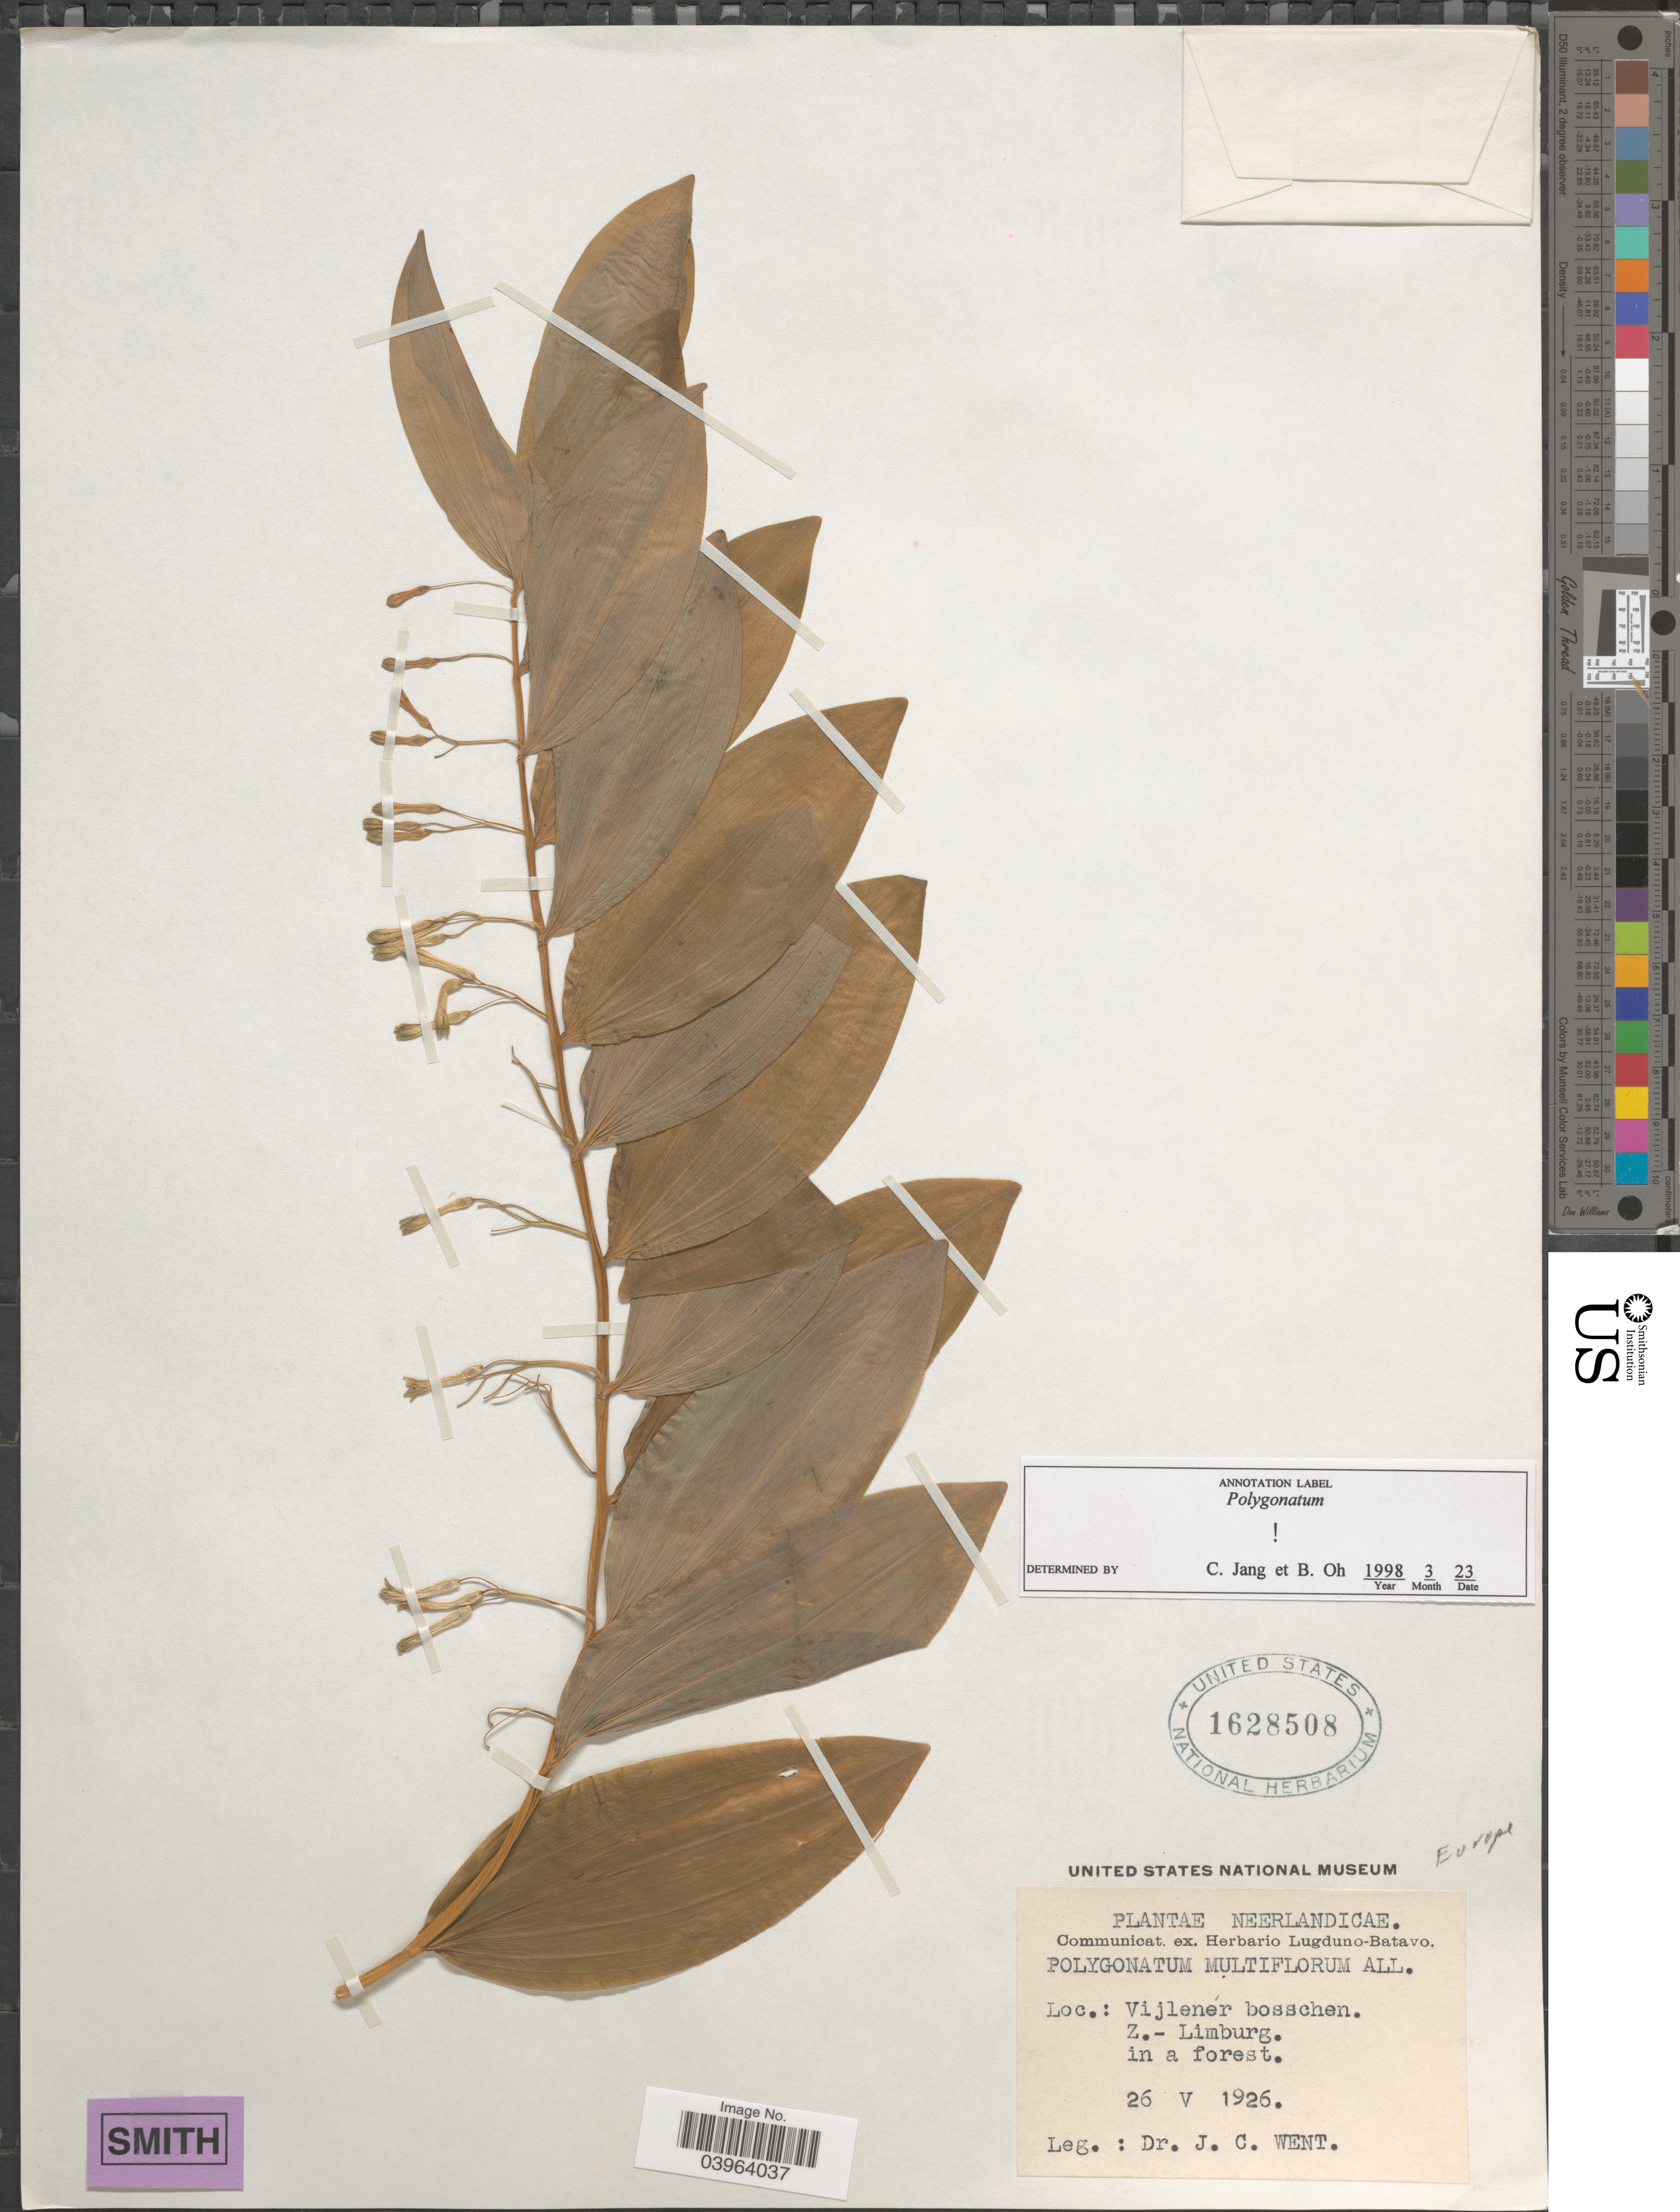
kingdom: Plantae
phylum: Tracheophyta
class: Liliopsida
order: Asparagales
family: Asparagaceae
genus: Polygonatum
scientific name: Polygonatum multiflorum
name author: (L.) All.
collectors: J. C. Went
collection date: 1926-05-26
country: Netherlands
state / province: Limburg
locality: Neerlandicae. Vijlener bosschen. Z.-Limburg.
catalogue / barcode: US 1628508